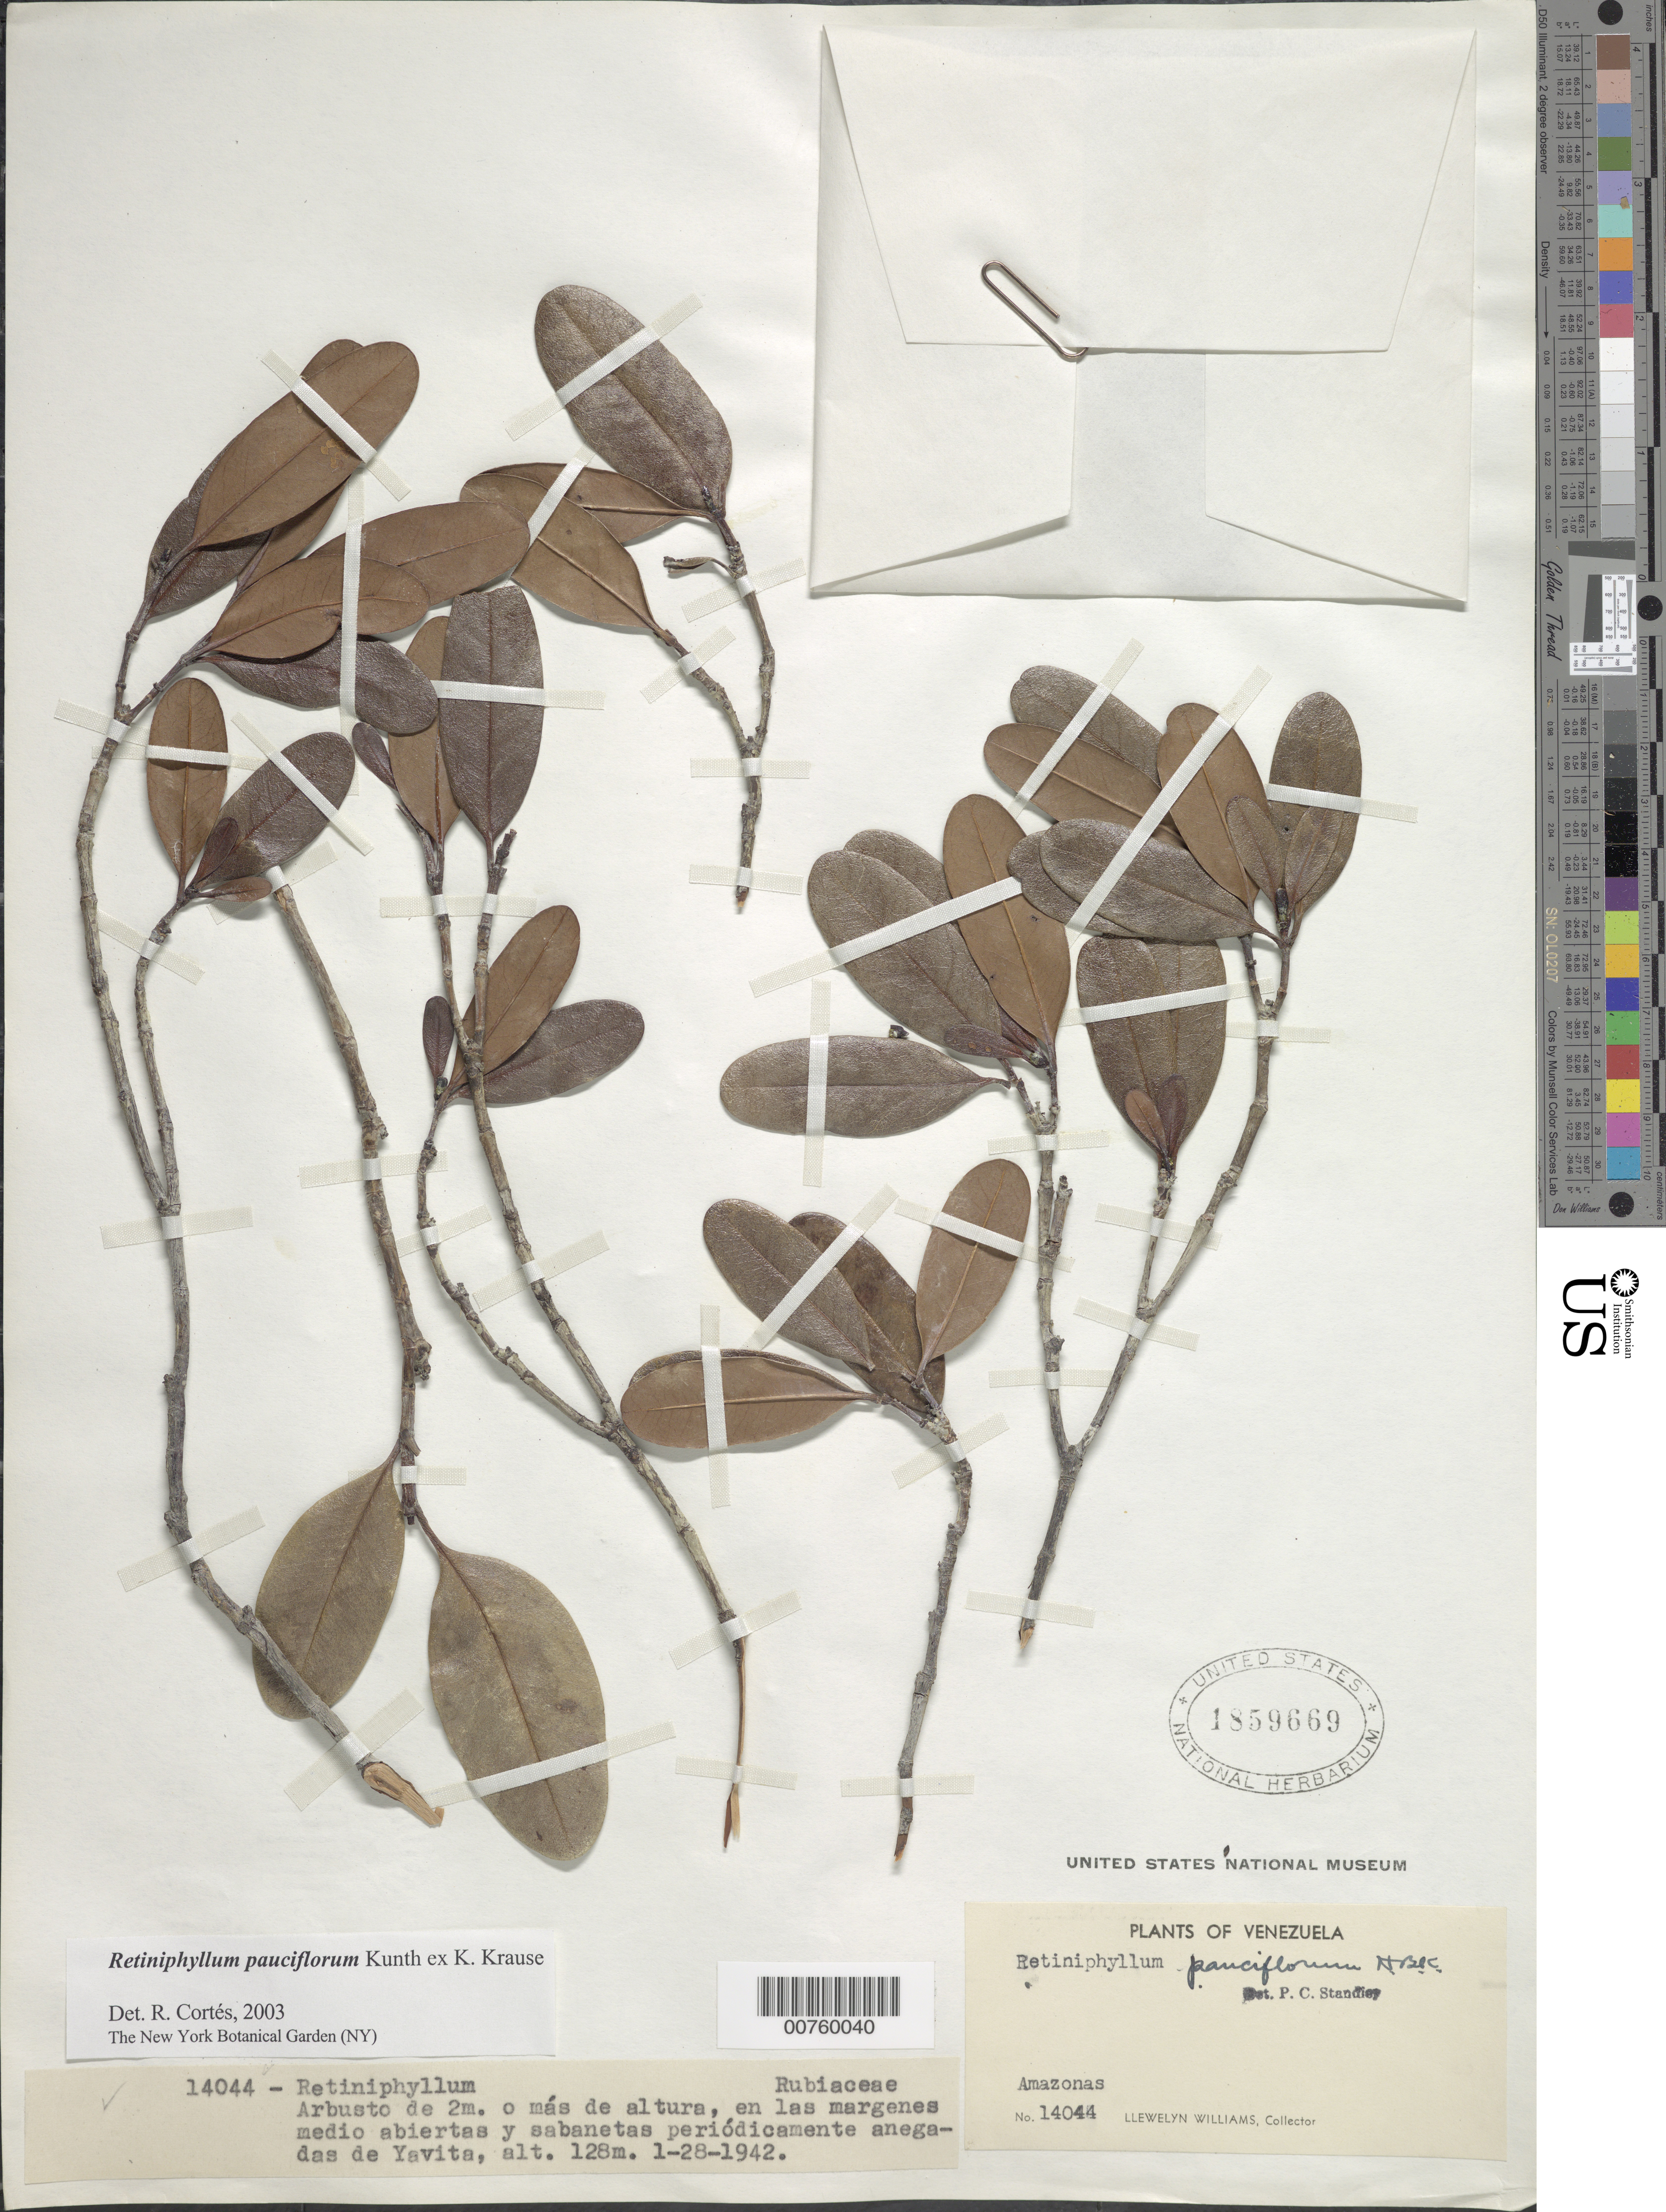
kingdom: Plantae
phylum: Tracheophyta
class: Magnoliopsida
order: Gentianales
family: Rubiaceae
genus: Retiniphyllum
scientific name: Retiniphyllum pauciflorum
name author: Kunth ex K. Krause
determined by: Cortes R., G.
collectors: Ll. Williams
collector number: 14044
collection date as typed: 28-Jan-42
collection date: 1942-01-28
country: Venezuela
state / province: Amazonas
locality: Yavita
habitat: Margenes medio abiertas y sabanetas periodicamente anegadas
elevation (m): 128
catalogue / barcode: US 1859669